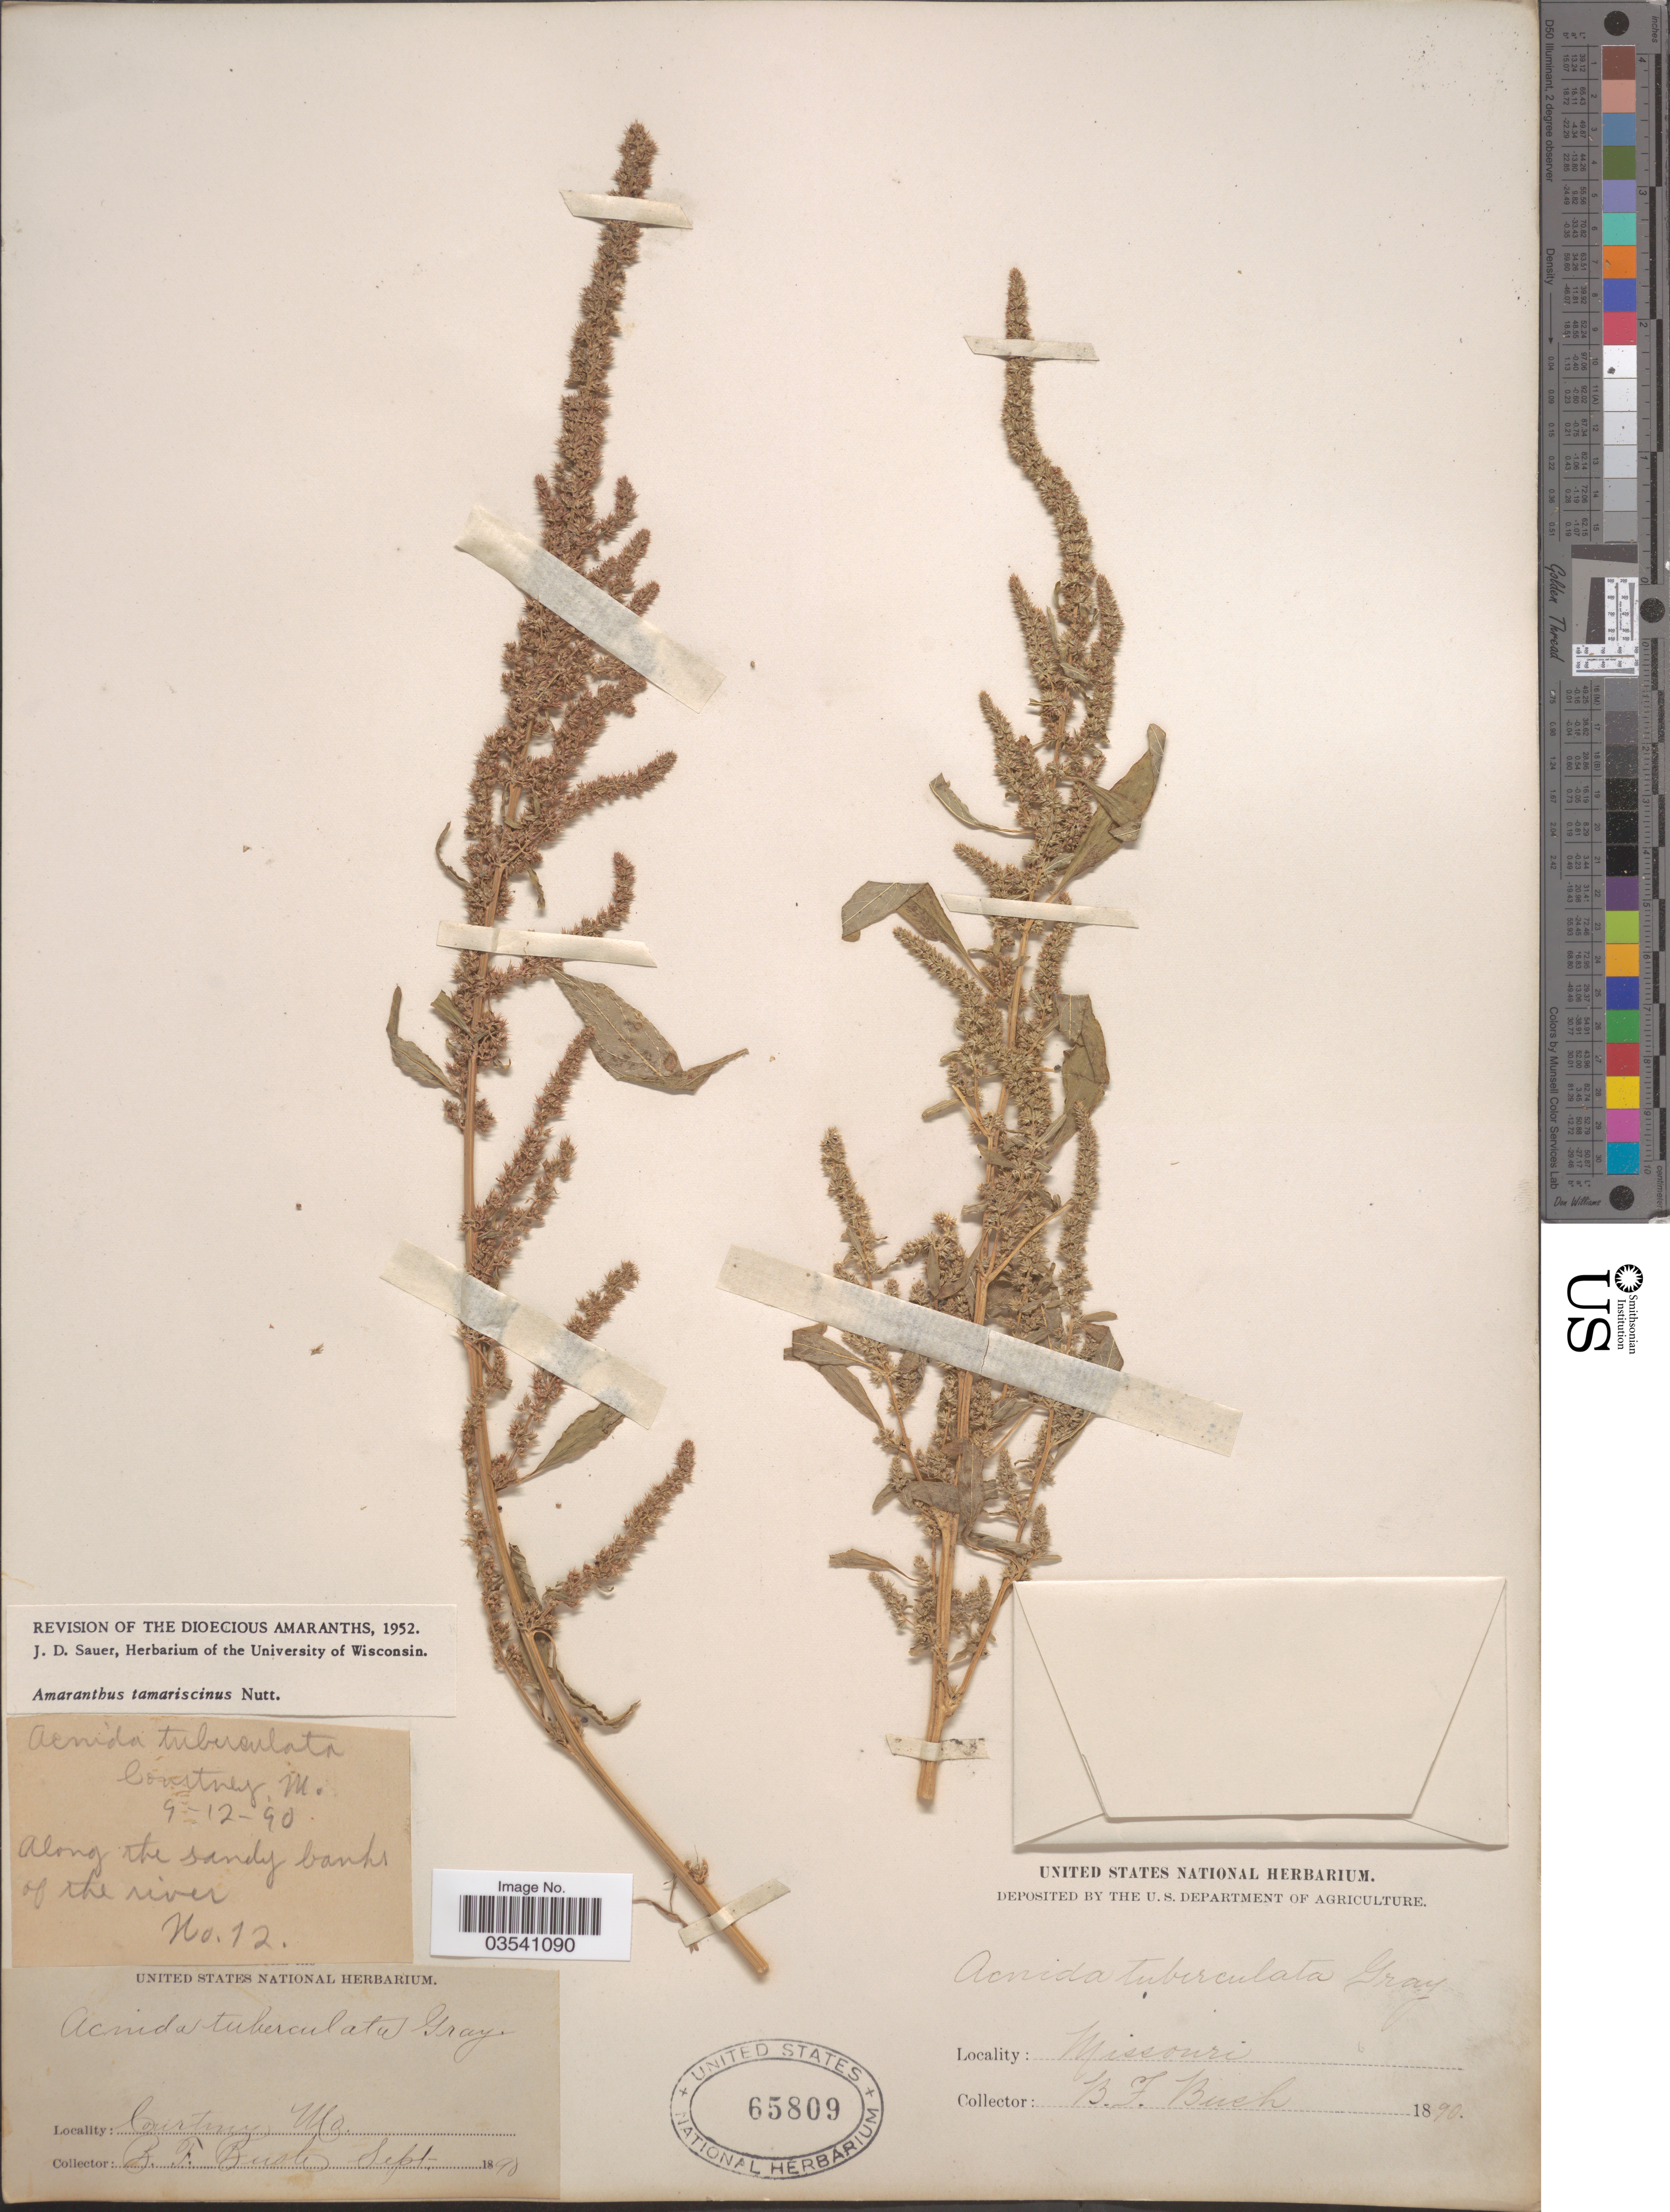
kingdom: Plantae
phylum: Tracheophyta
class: Magnoliopsida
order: Caryophyllales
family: Amaranthaceae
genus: Amaranthus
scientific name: Amaranthus tamariscinus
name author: Nutt.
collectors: B. F. Bush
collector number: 12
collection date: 1890-09-12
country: United States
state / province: Missouri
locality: Courtney. Along the sandy banks of the river.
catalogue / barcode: US 65809